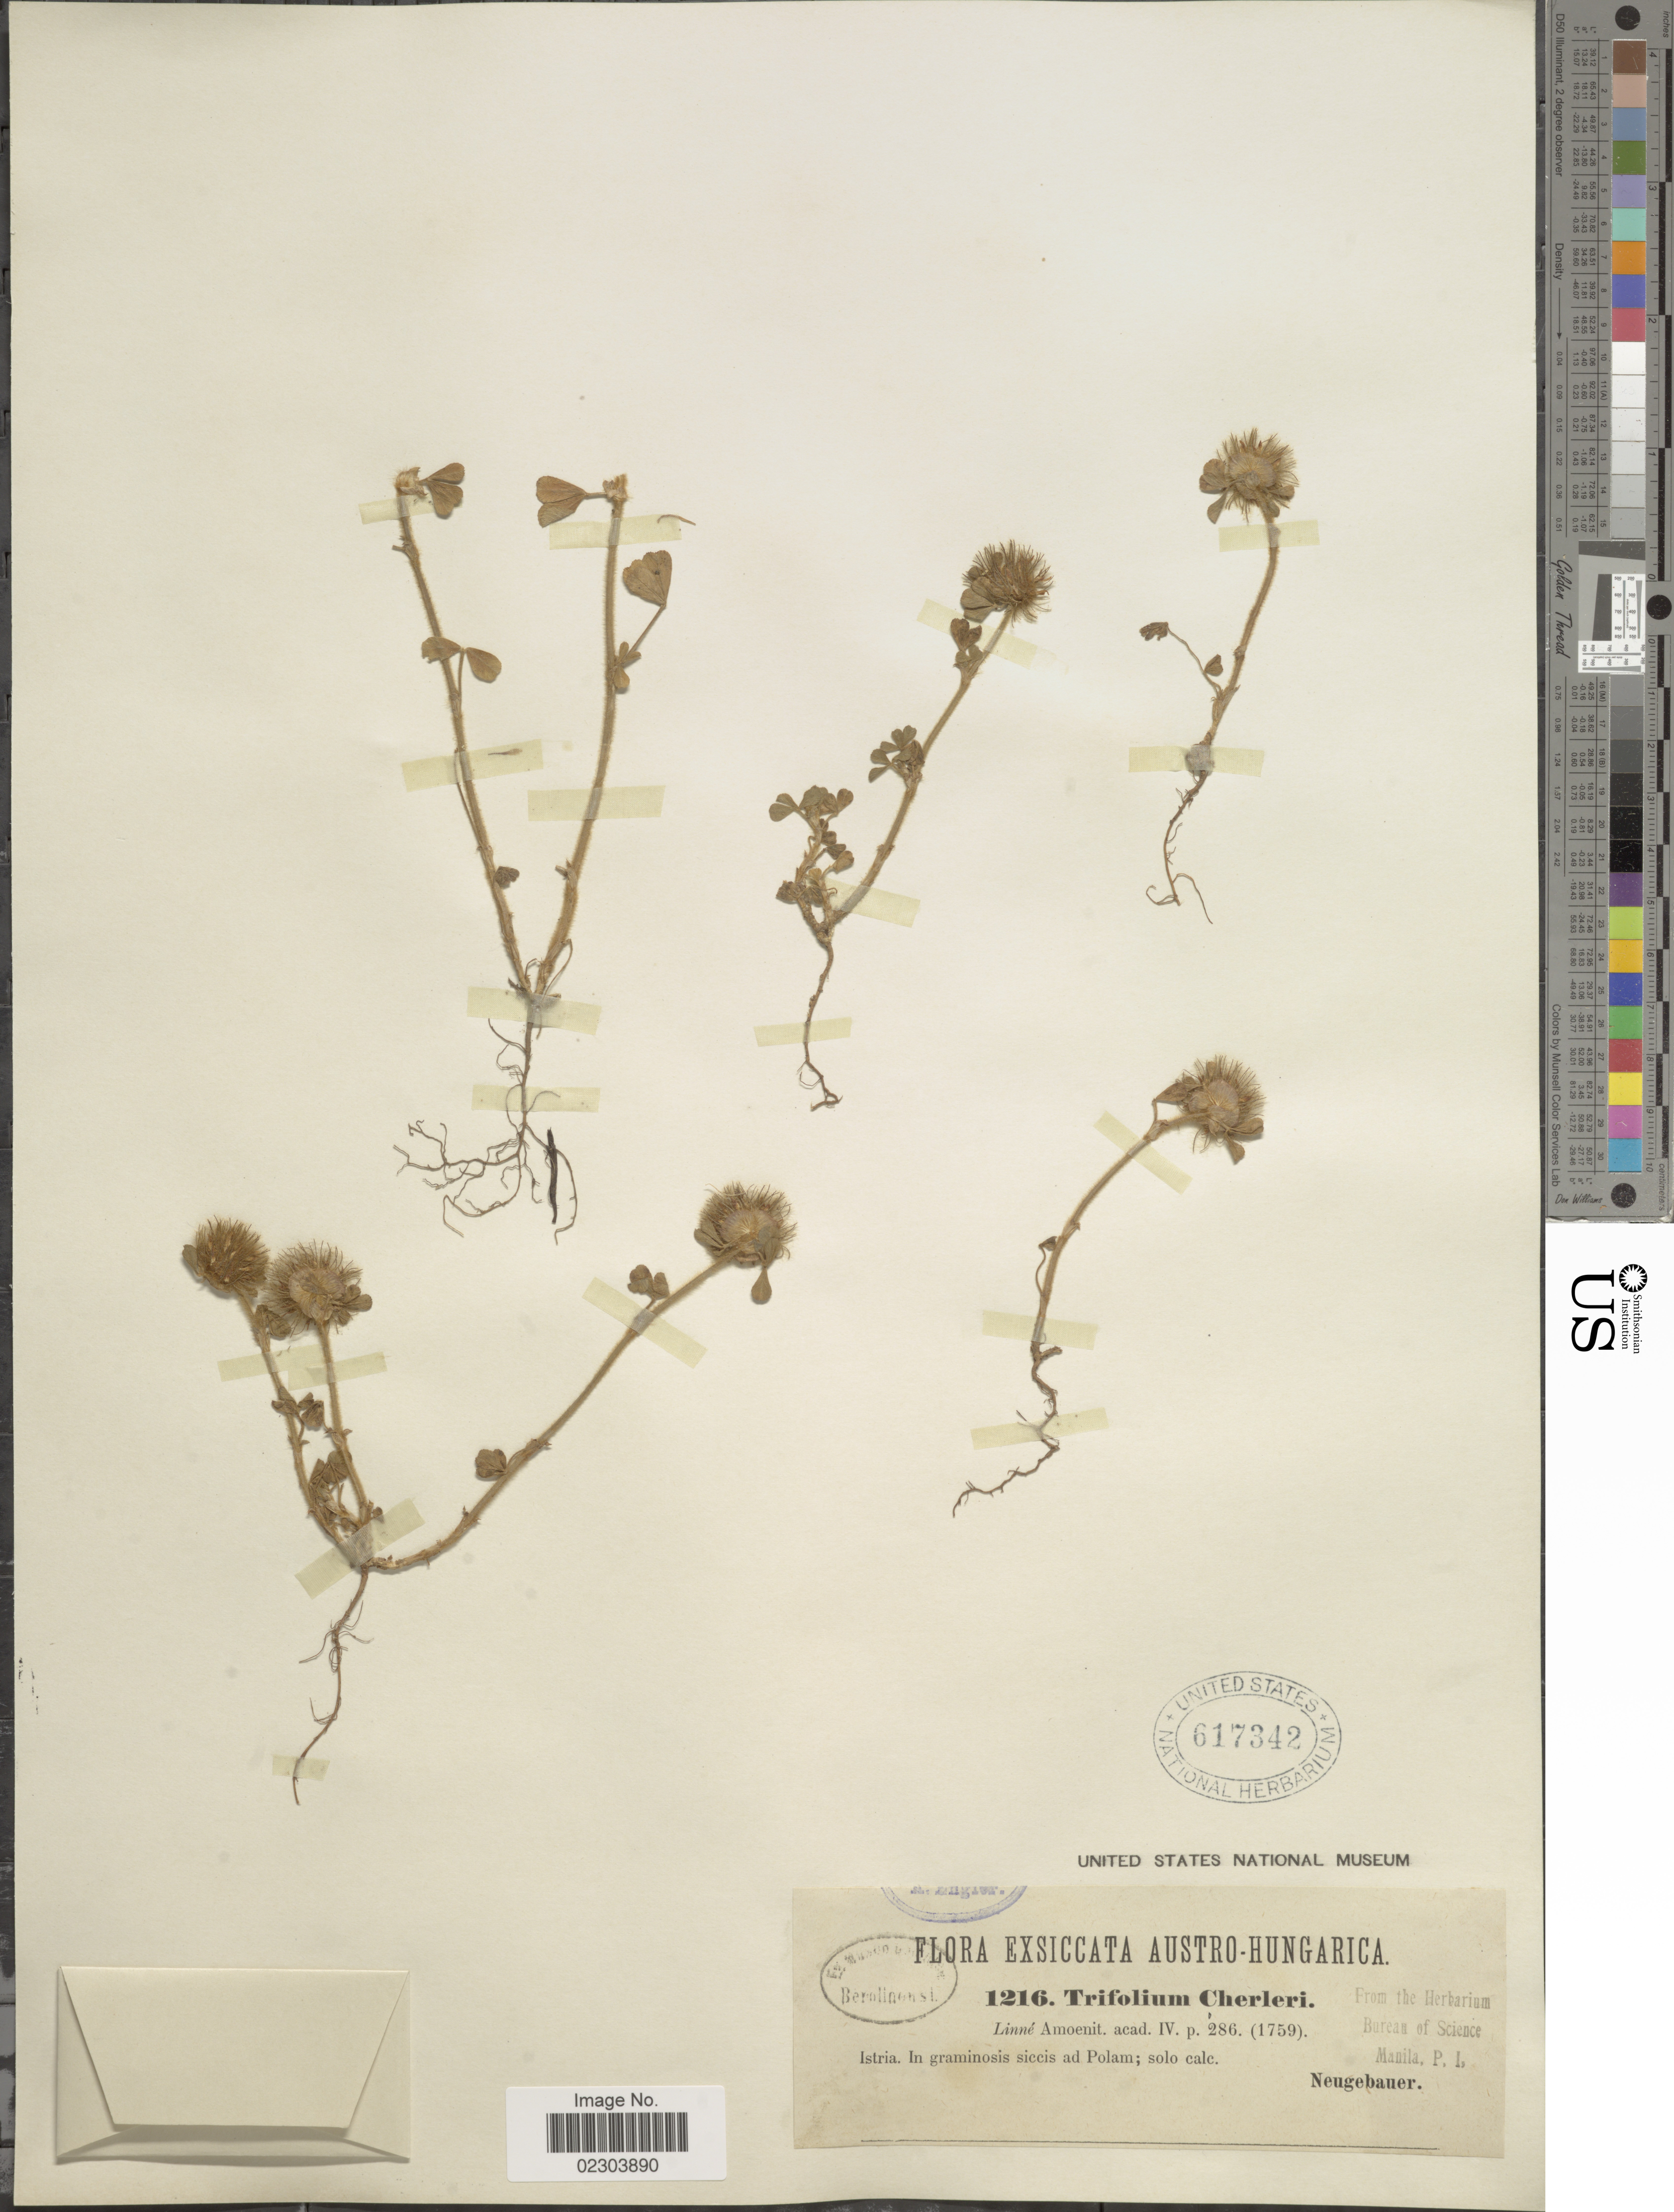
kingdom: Plantae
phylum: Tracheophyta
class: Magnoliopsida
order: Fabales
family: Fabaceae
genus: Trifolium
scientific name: Trifolium cherleri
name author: L.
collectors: Neugebauer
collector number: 1216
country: Croatia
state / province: Istria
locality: Austro-Hungarica, in graminosis siccis ad Polam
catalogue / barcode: US 617342